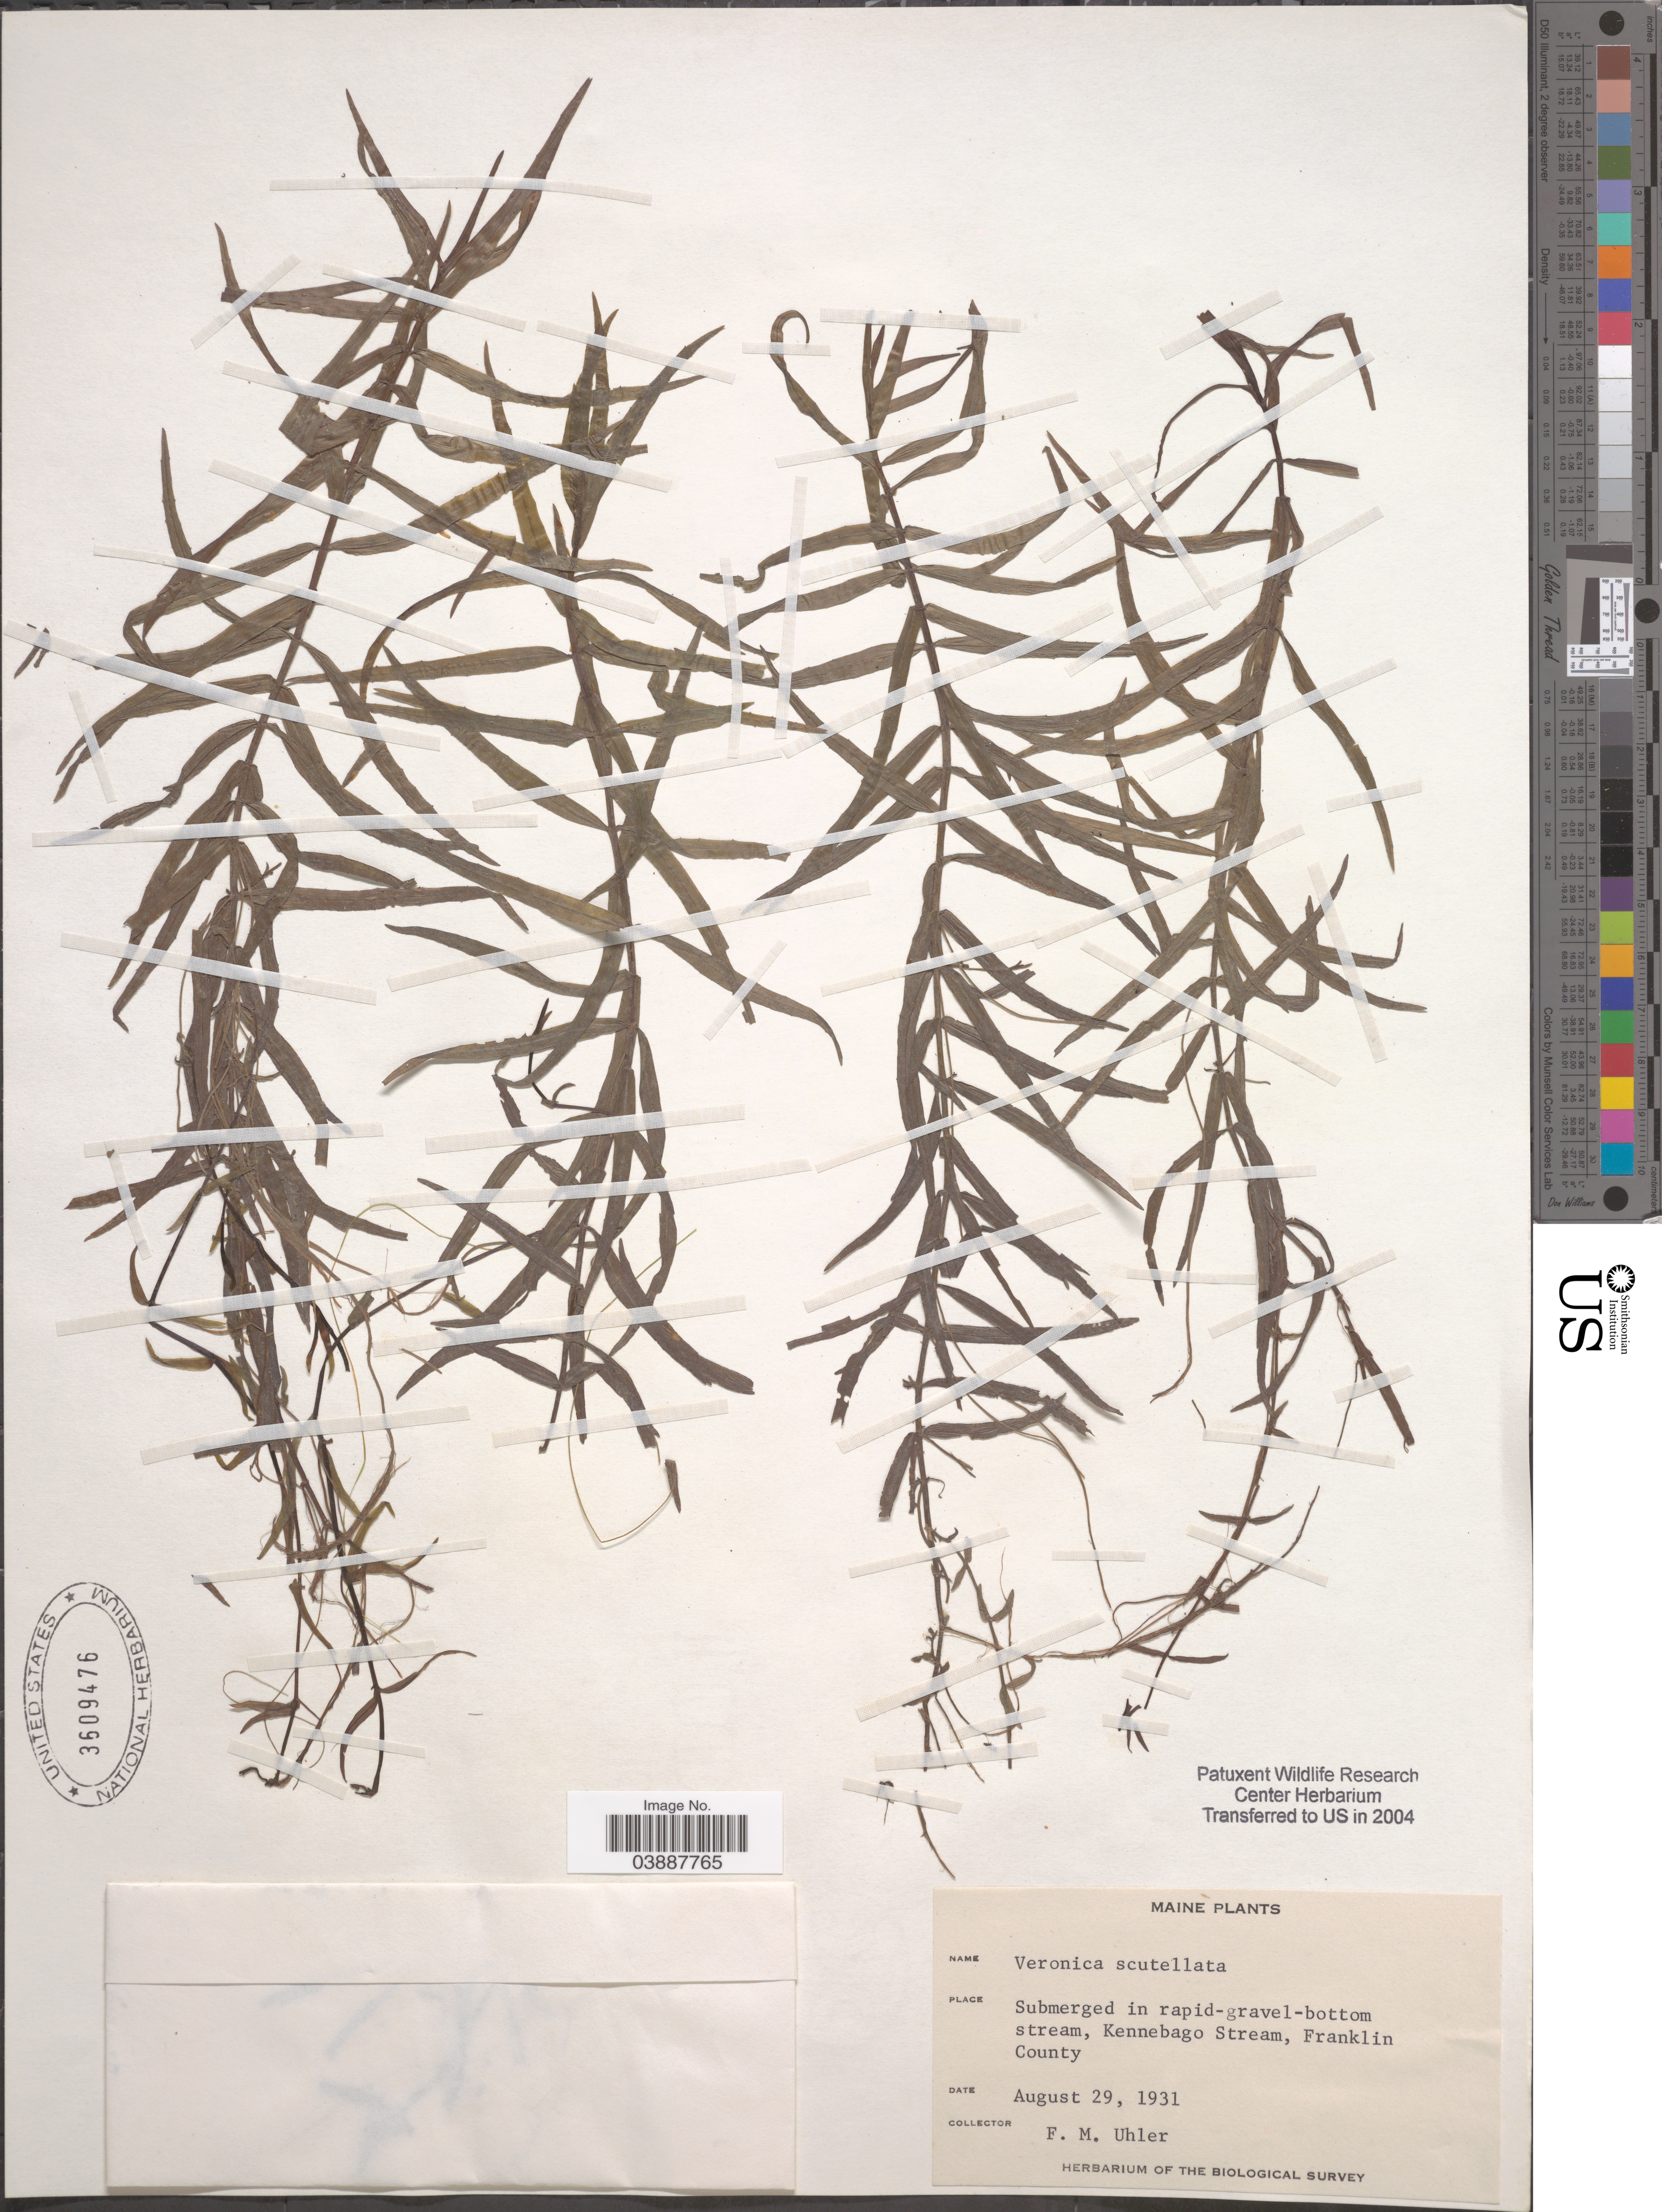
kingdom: Plantae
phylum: Tracheophyta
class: Magnoliopsida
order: Lamiales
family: Plantaginaceae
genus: Veronica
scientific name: Veronica scutellata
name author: L.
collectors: F. M. Uhler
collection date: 1931-08-29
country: United States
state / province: Maine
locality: Kennebago Stream, Franklin County.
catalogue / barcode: US 3609476